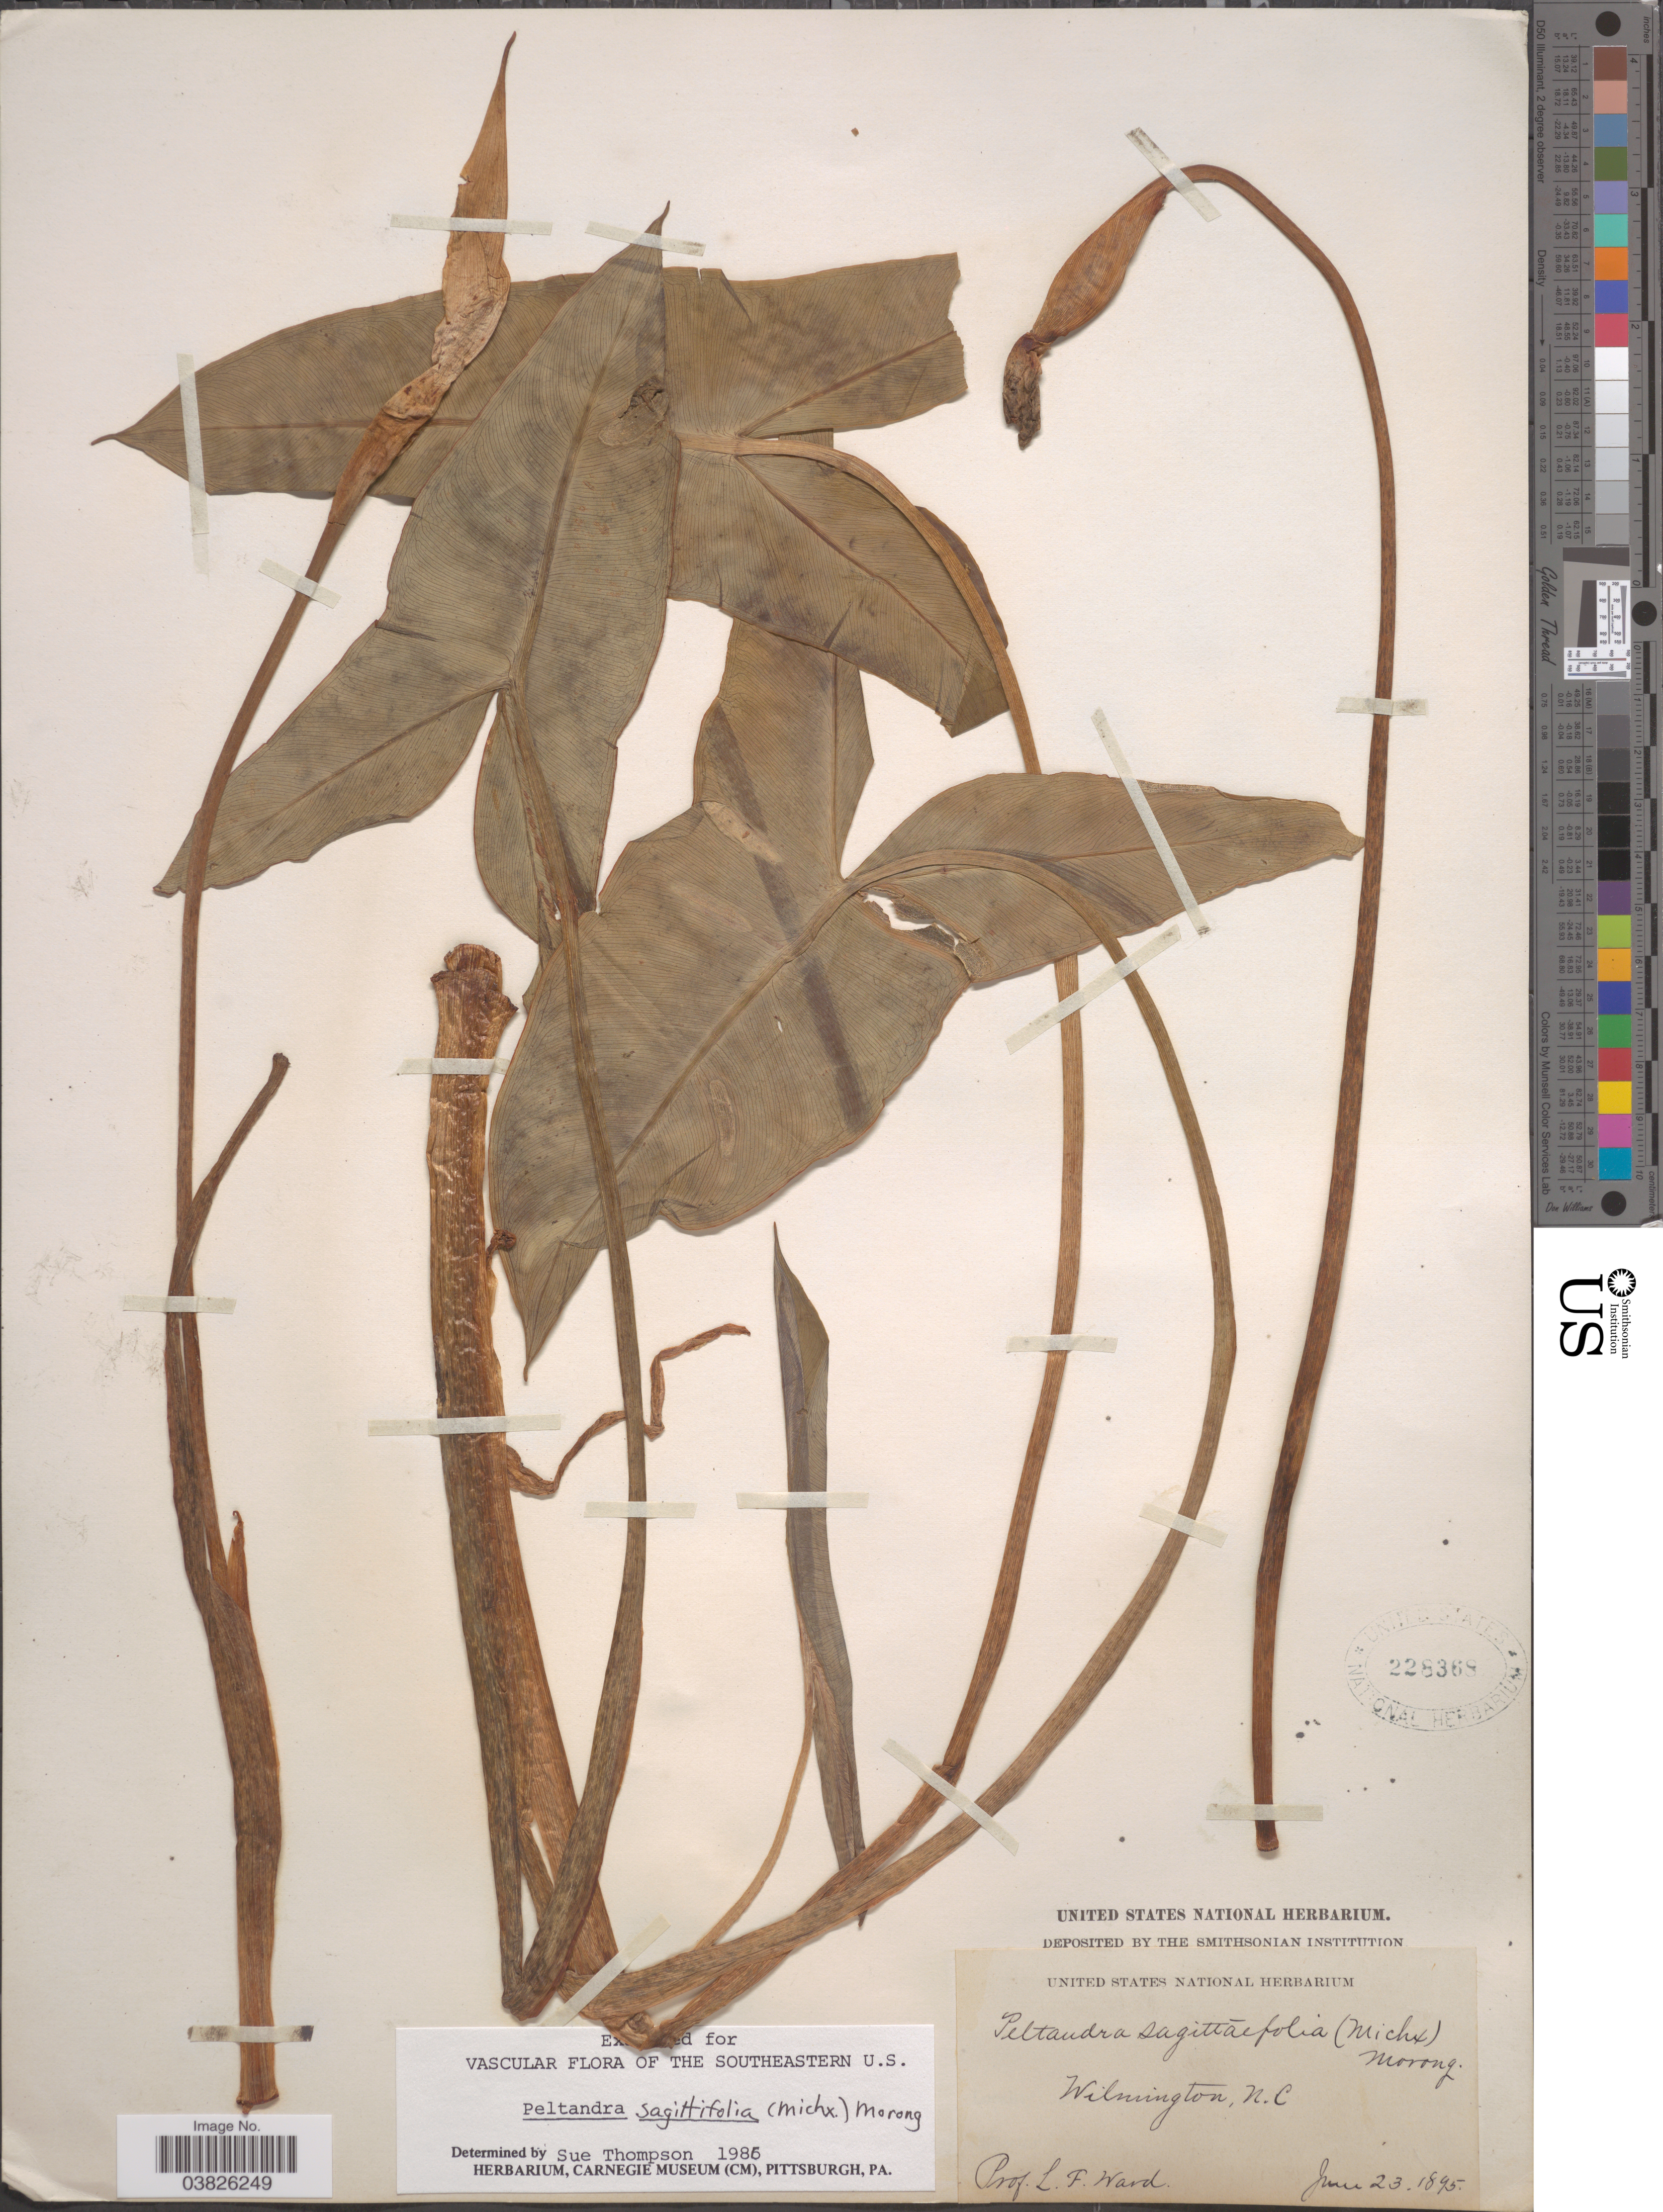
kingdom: Plantae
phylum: Tracheophyta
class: Liliopsida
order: Alismatales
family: Araceae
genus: Peltandra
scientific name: Peltandra sagittifolia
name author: (Michx.) Morong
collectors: L. Ward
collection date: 1895-06-23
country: United States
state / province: North Carolina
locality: Wilmington.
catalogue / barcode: US 228368